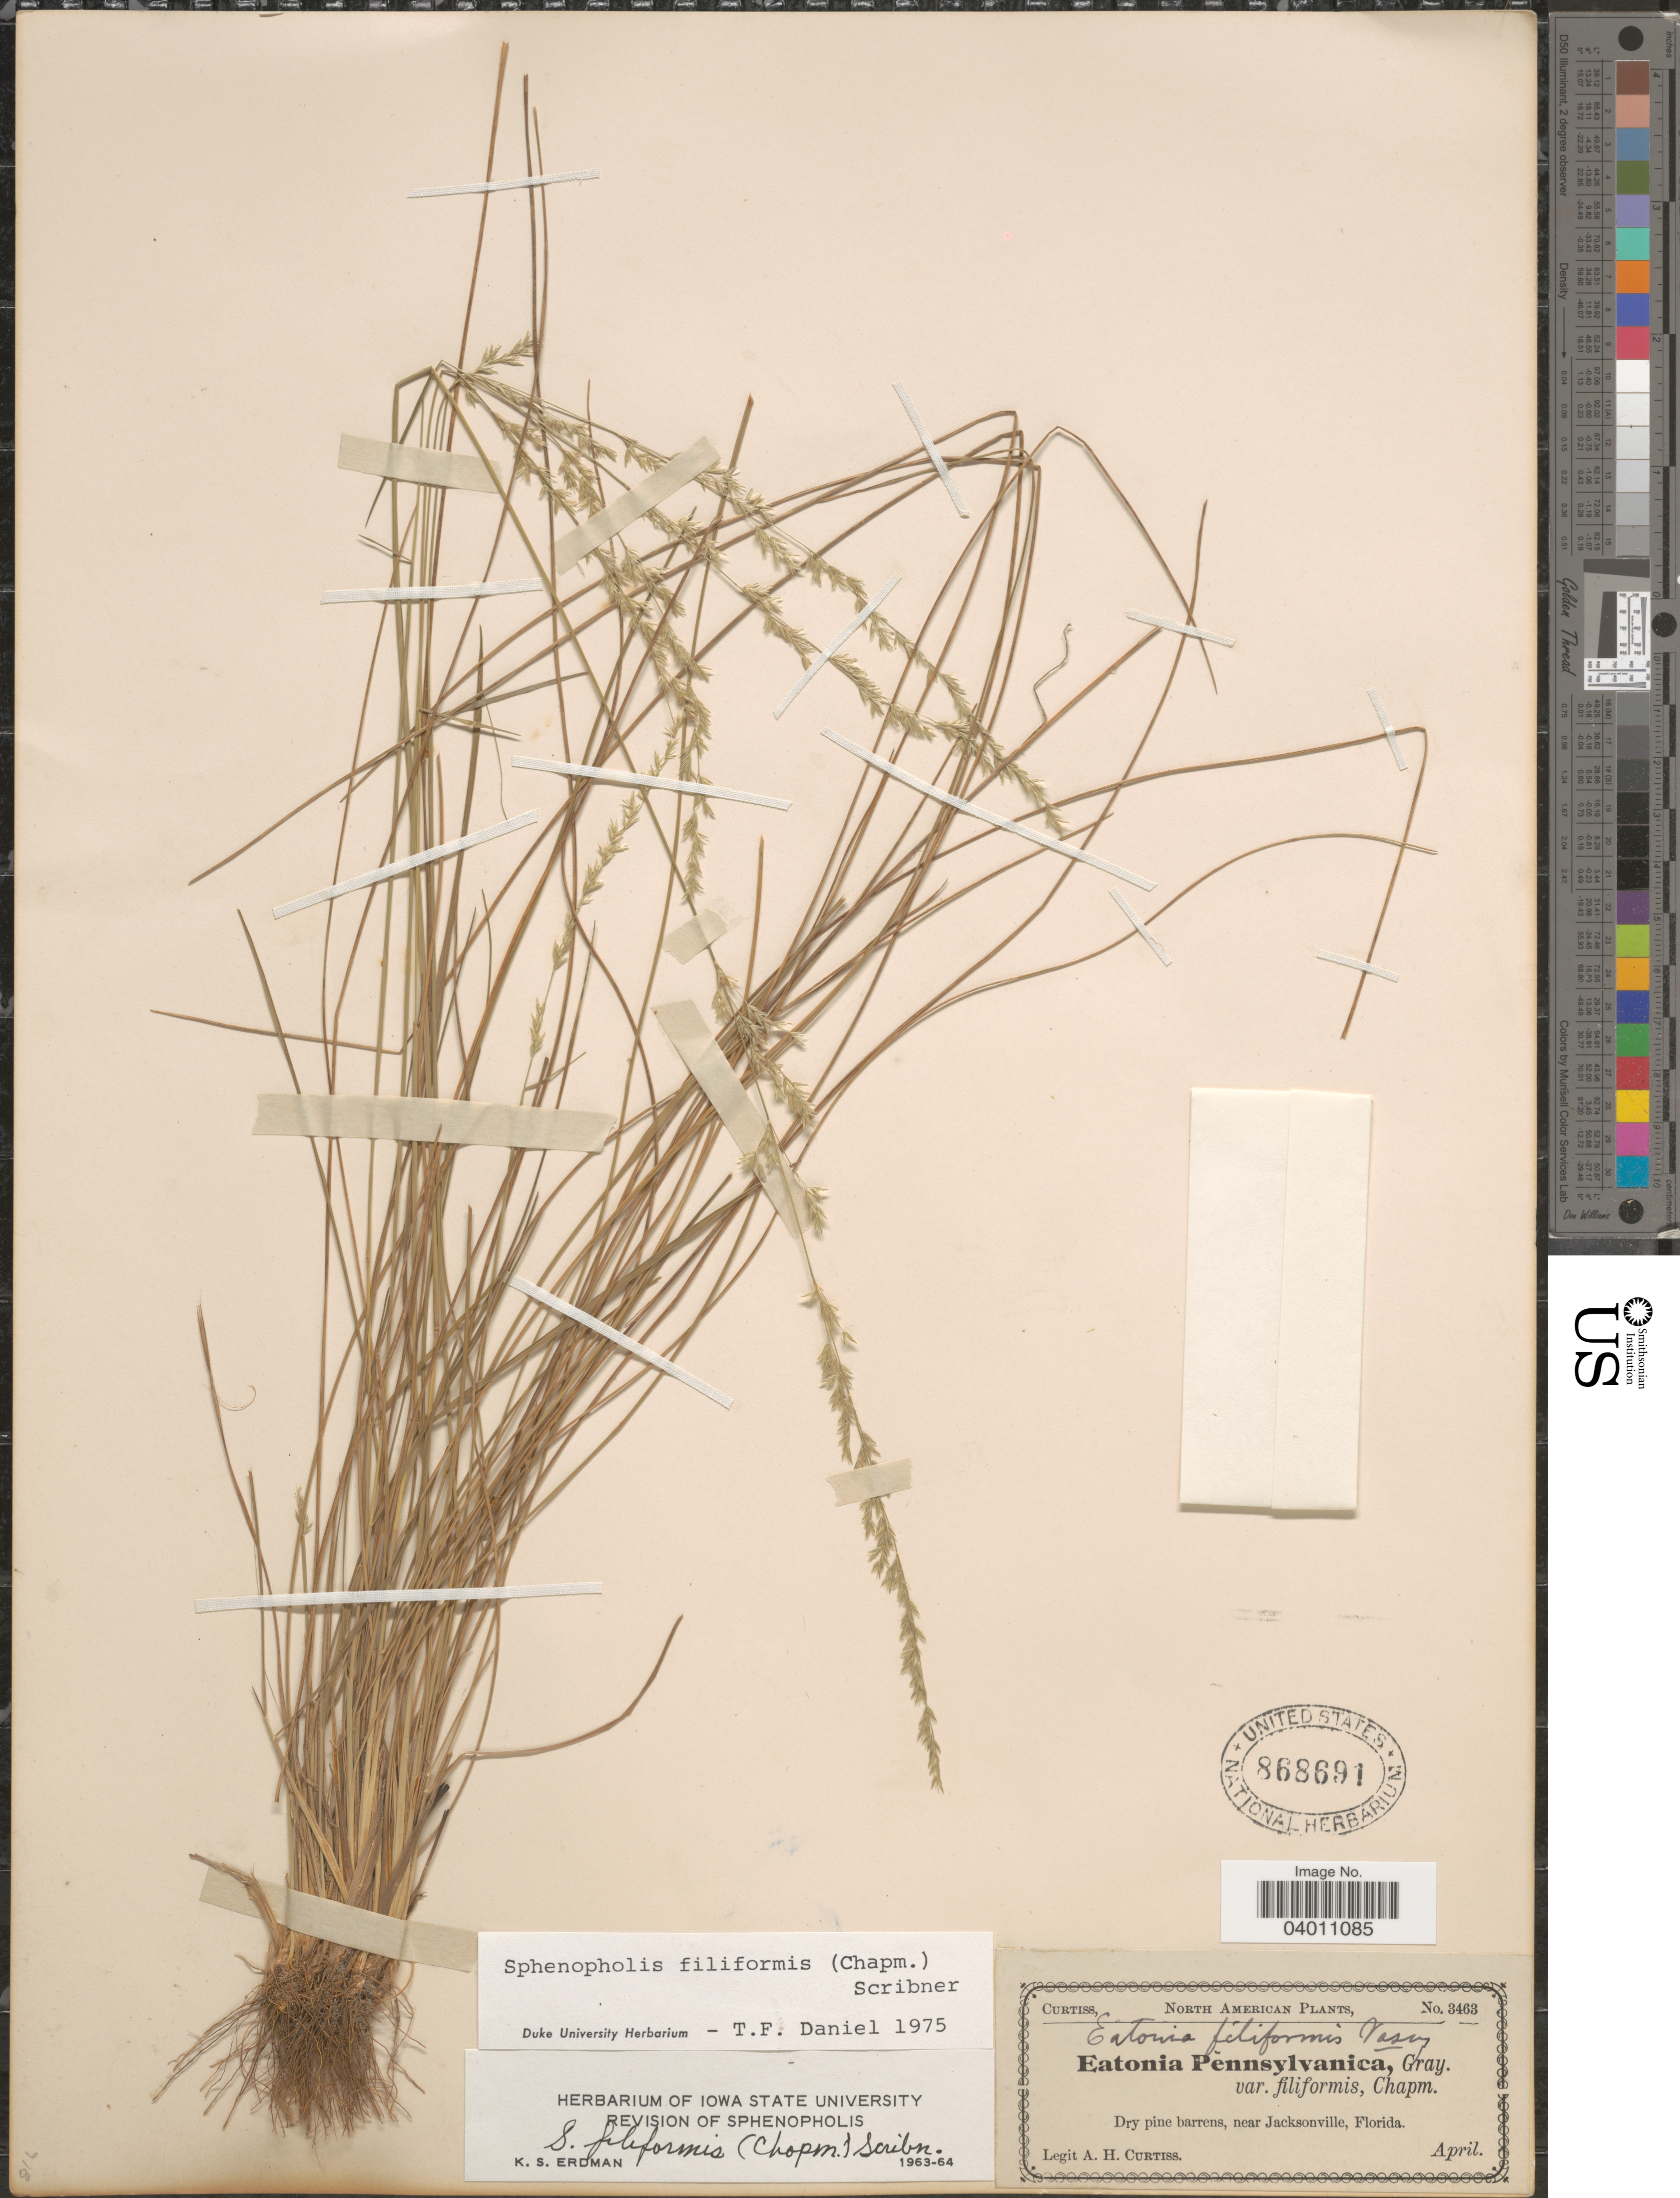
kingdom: Plantae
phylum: Tracheophyta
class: Liliopsida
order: Poales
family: Poaceae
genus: Sphenopholis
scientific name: Sphenopholis filiformis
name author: (Chapm.) Scribn.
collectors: A. H. Curtiss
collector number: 3463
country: United States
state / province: Florida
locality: Near Jacksonville.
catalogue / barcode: US 868691